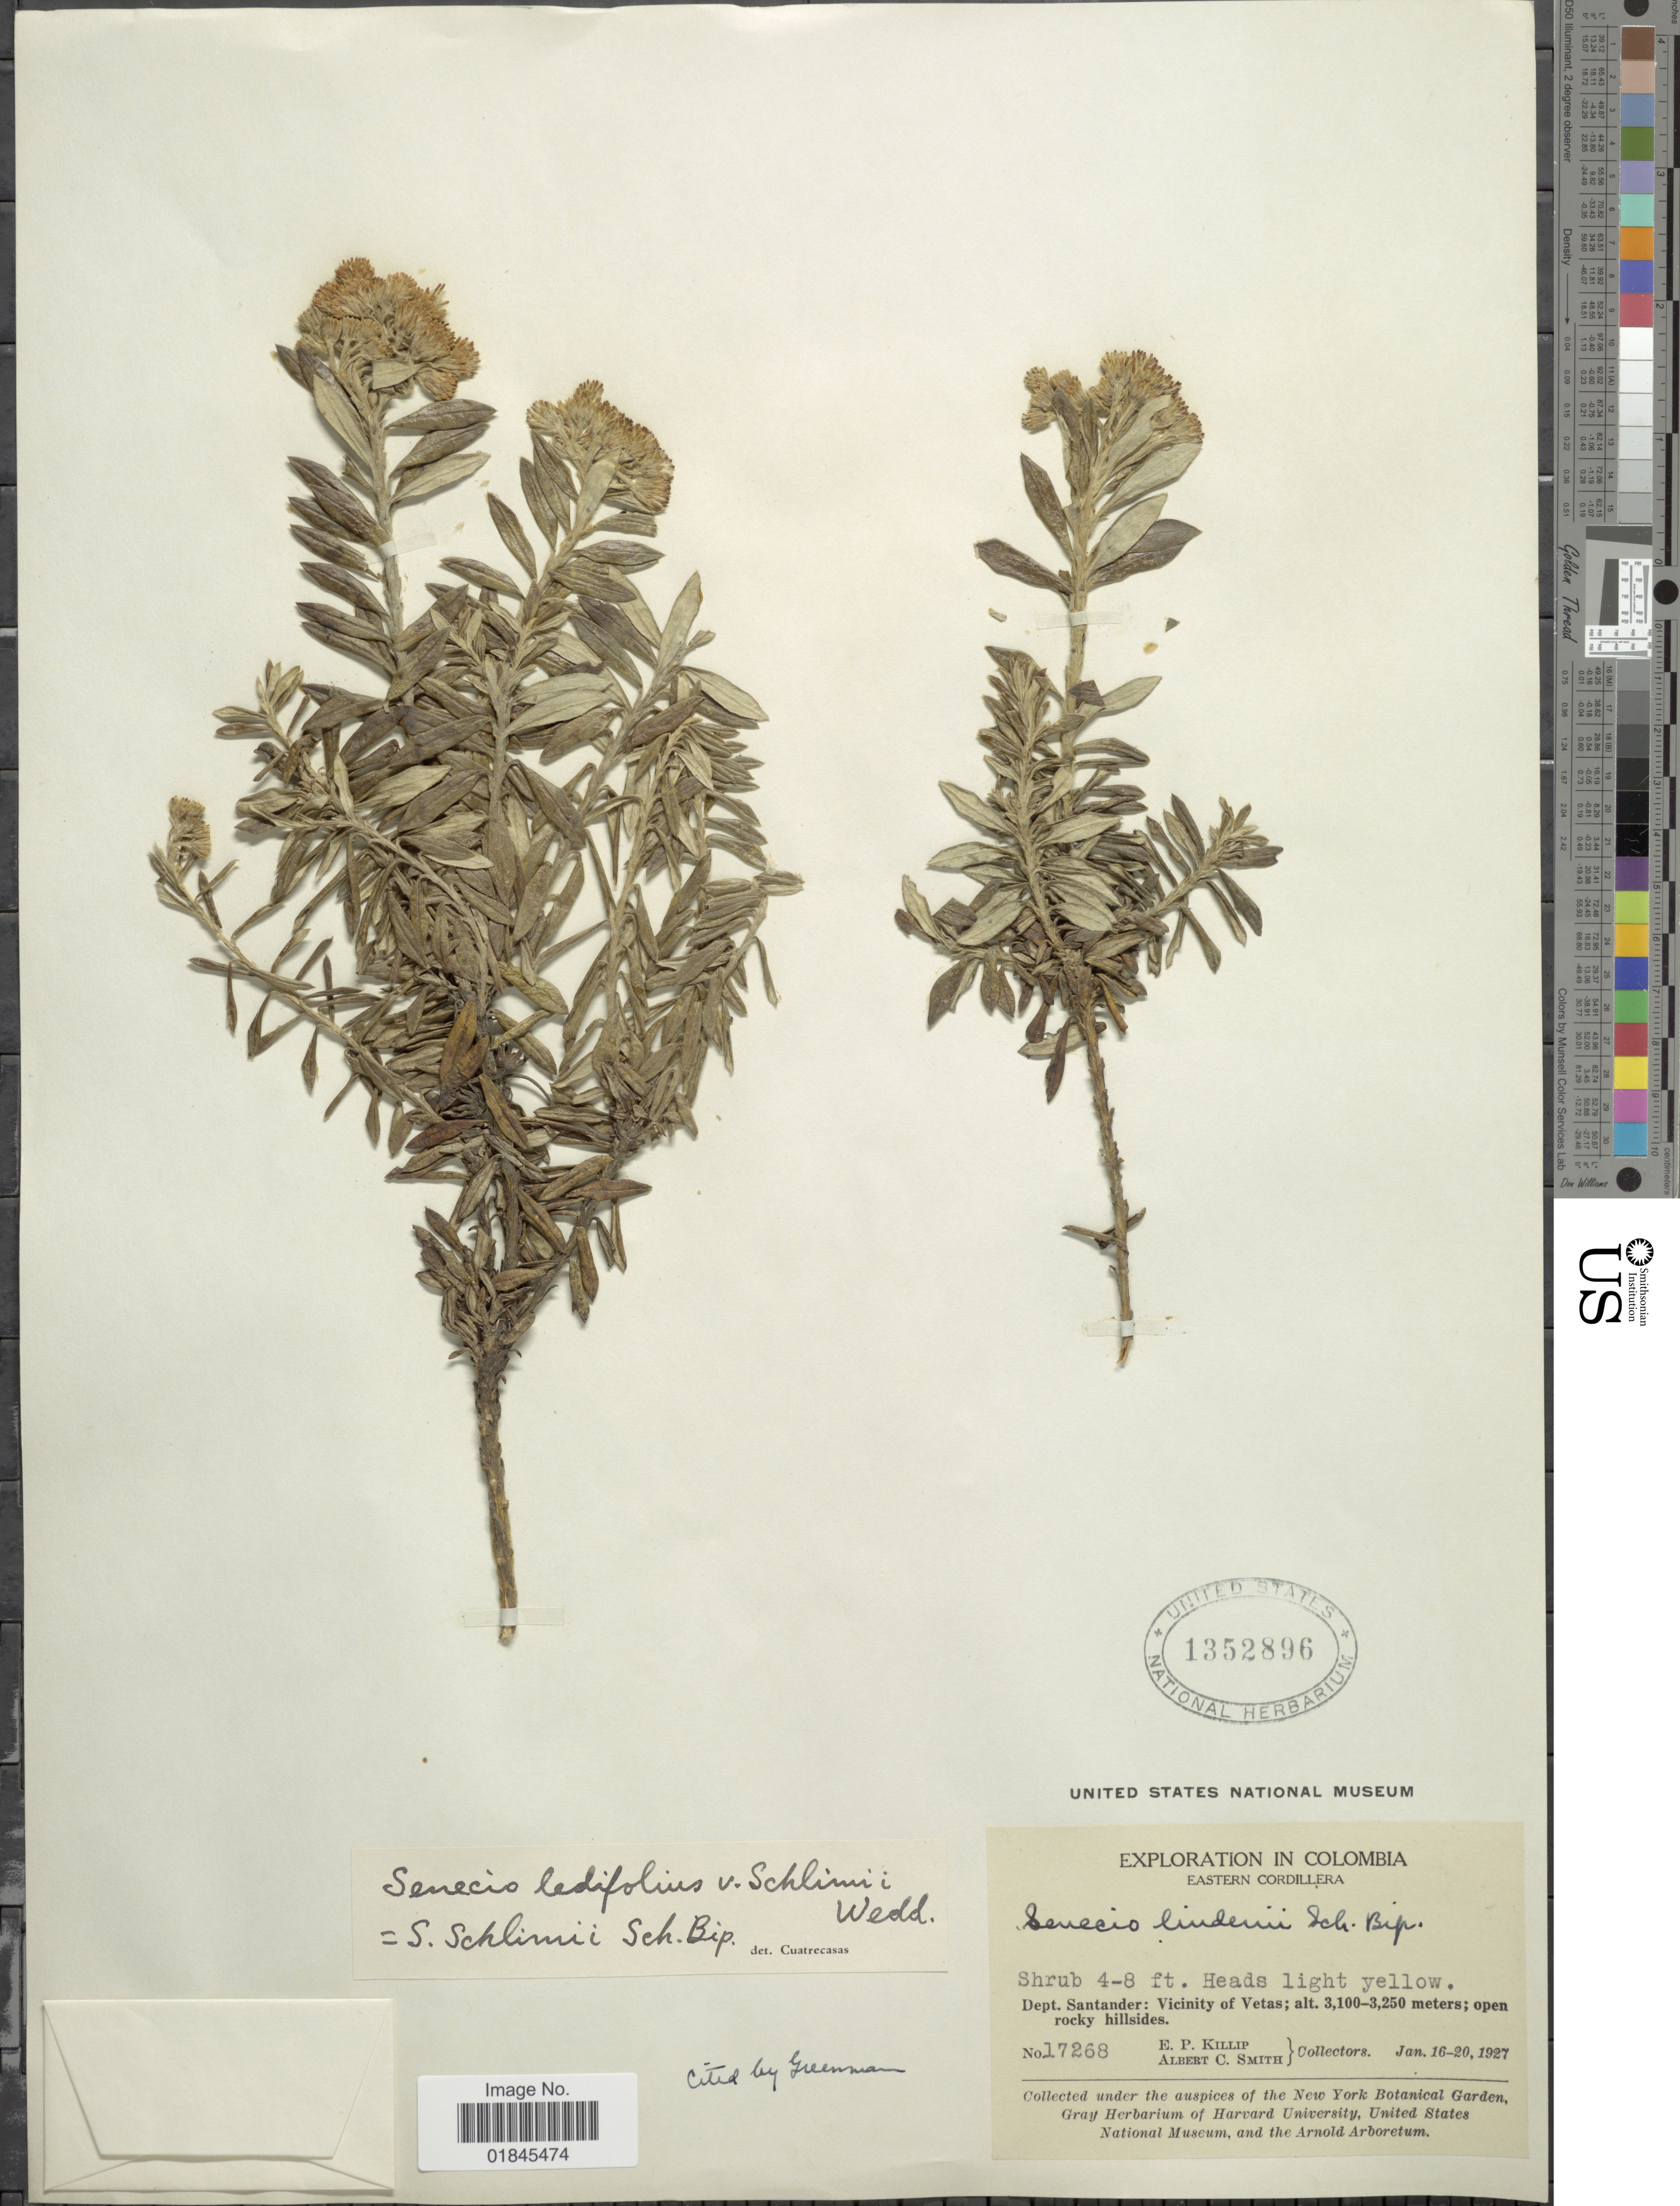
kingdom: Plantae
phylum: Tracheophyta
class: Magnoliopsida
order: Asterales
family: Asteraceae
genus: Pentacalia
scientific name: Pentacalia ledifolia subsp. schlimii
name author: (Wedd.) Cuatrec.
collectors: E. P. Killip & A. C. Smith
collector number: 17268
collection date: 1927-01-16/1927-01-20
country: Colombia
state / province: Santander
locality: Eastern Cordillera. Dept. Santander: Vicinity of Vetas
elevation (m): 3100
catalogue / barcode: US 1352896